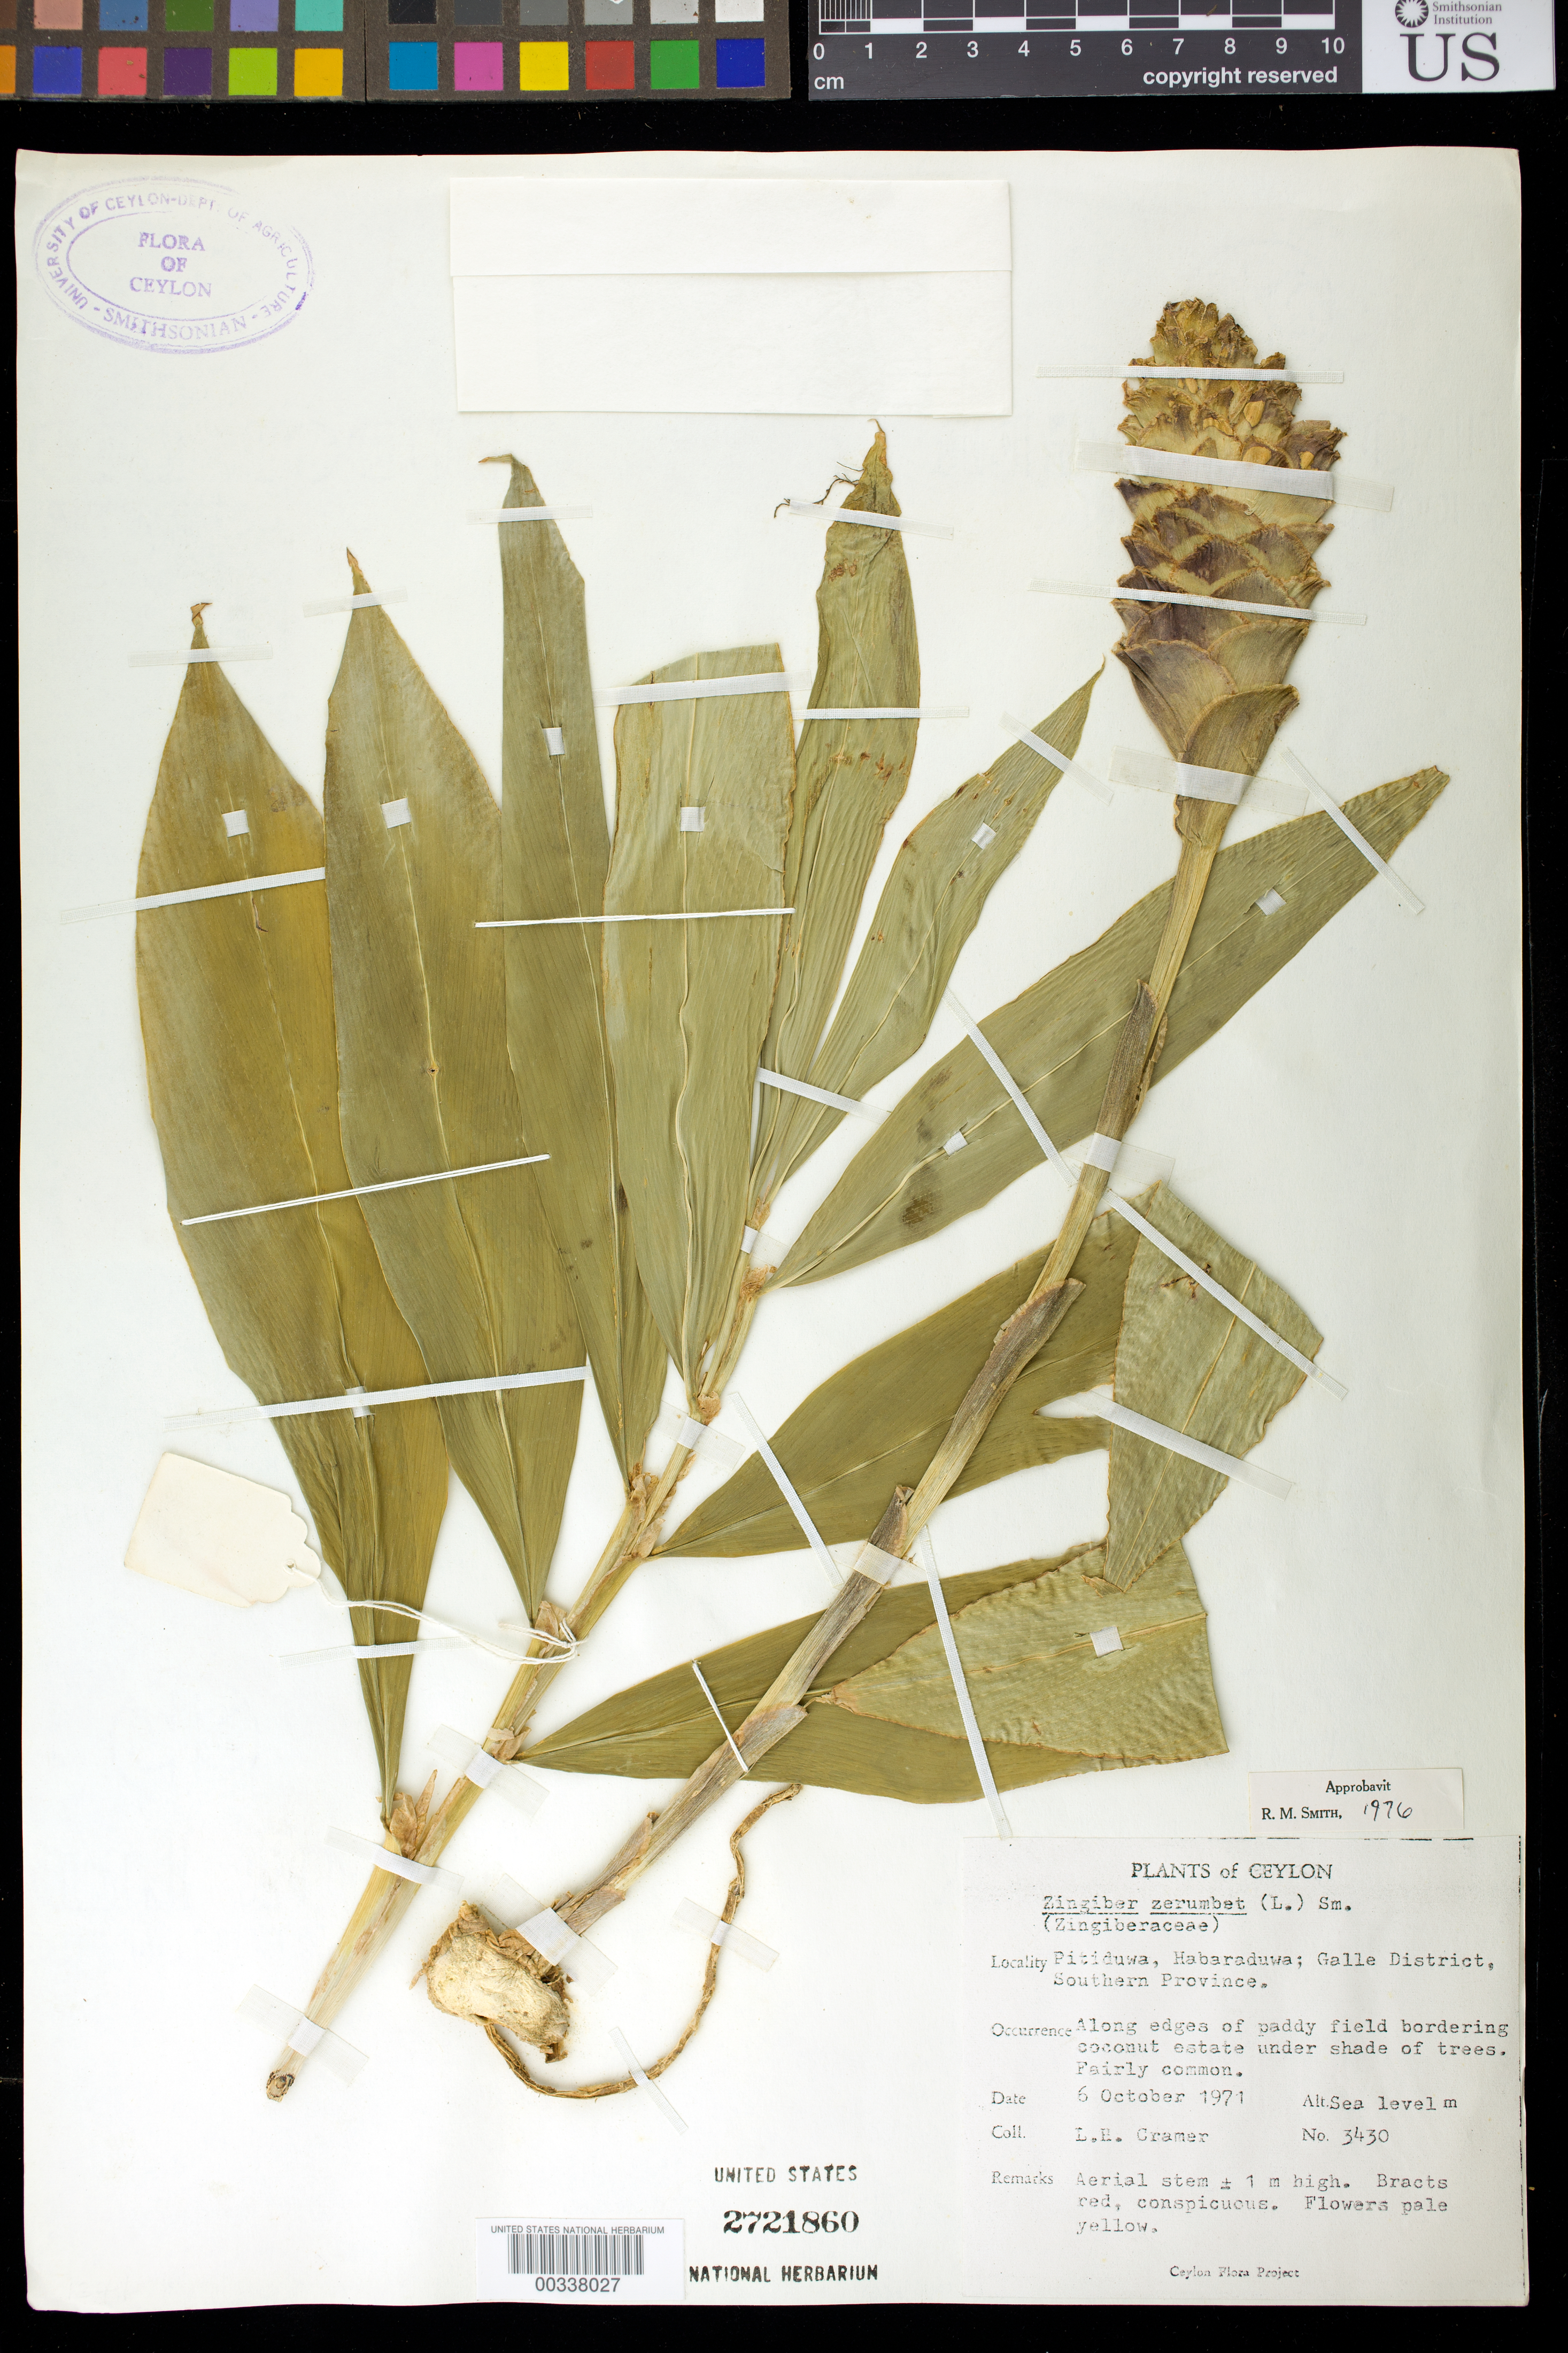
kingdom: Plantae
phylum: Tracheophyta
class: Liliopsida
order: Zingiberales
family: Zingiberaceae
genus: Zingiber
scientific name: Zingiber zerumbet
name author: (L.) Sm.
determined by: Smith, R. M.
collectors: L. H. Cramer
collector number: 3430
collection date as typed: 06 Oct 1971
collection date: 1971-10-06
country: Sri Lanka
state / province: Southern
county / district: Galle Dist.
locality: Plants of ceylon, pitiduwa, habaraduwa, sea level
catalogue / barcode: US 2721860